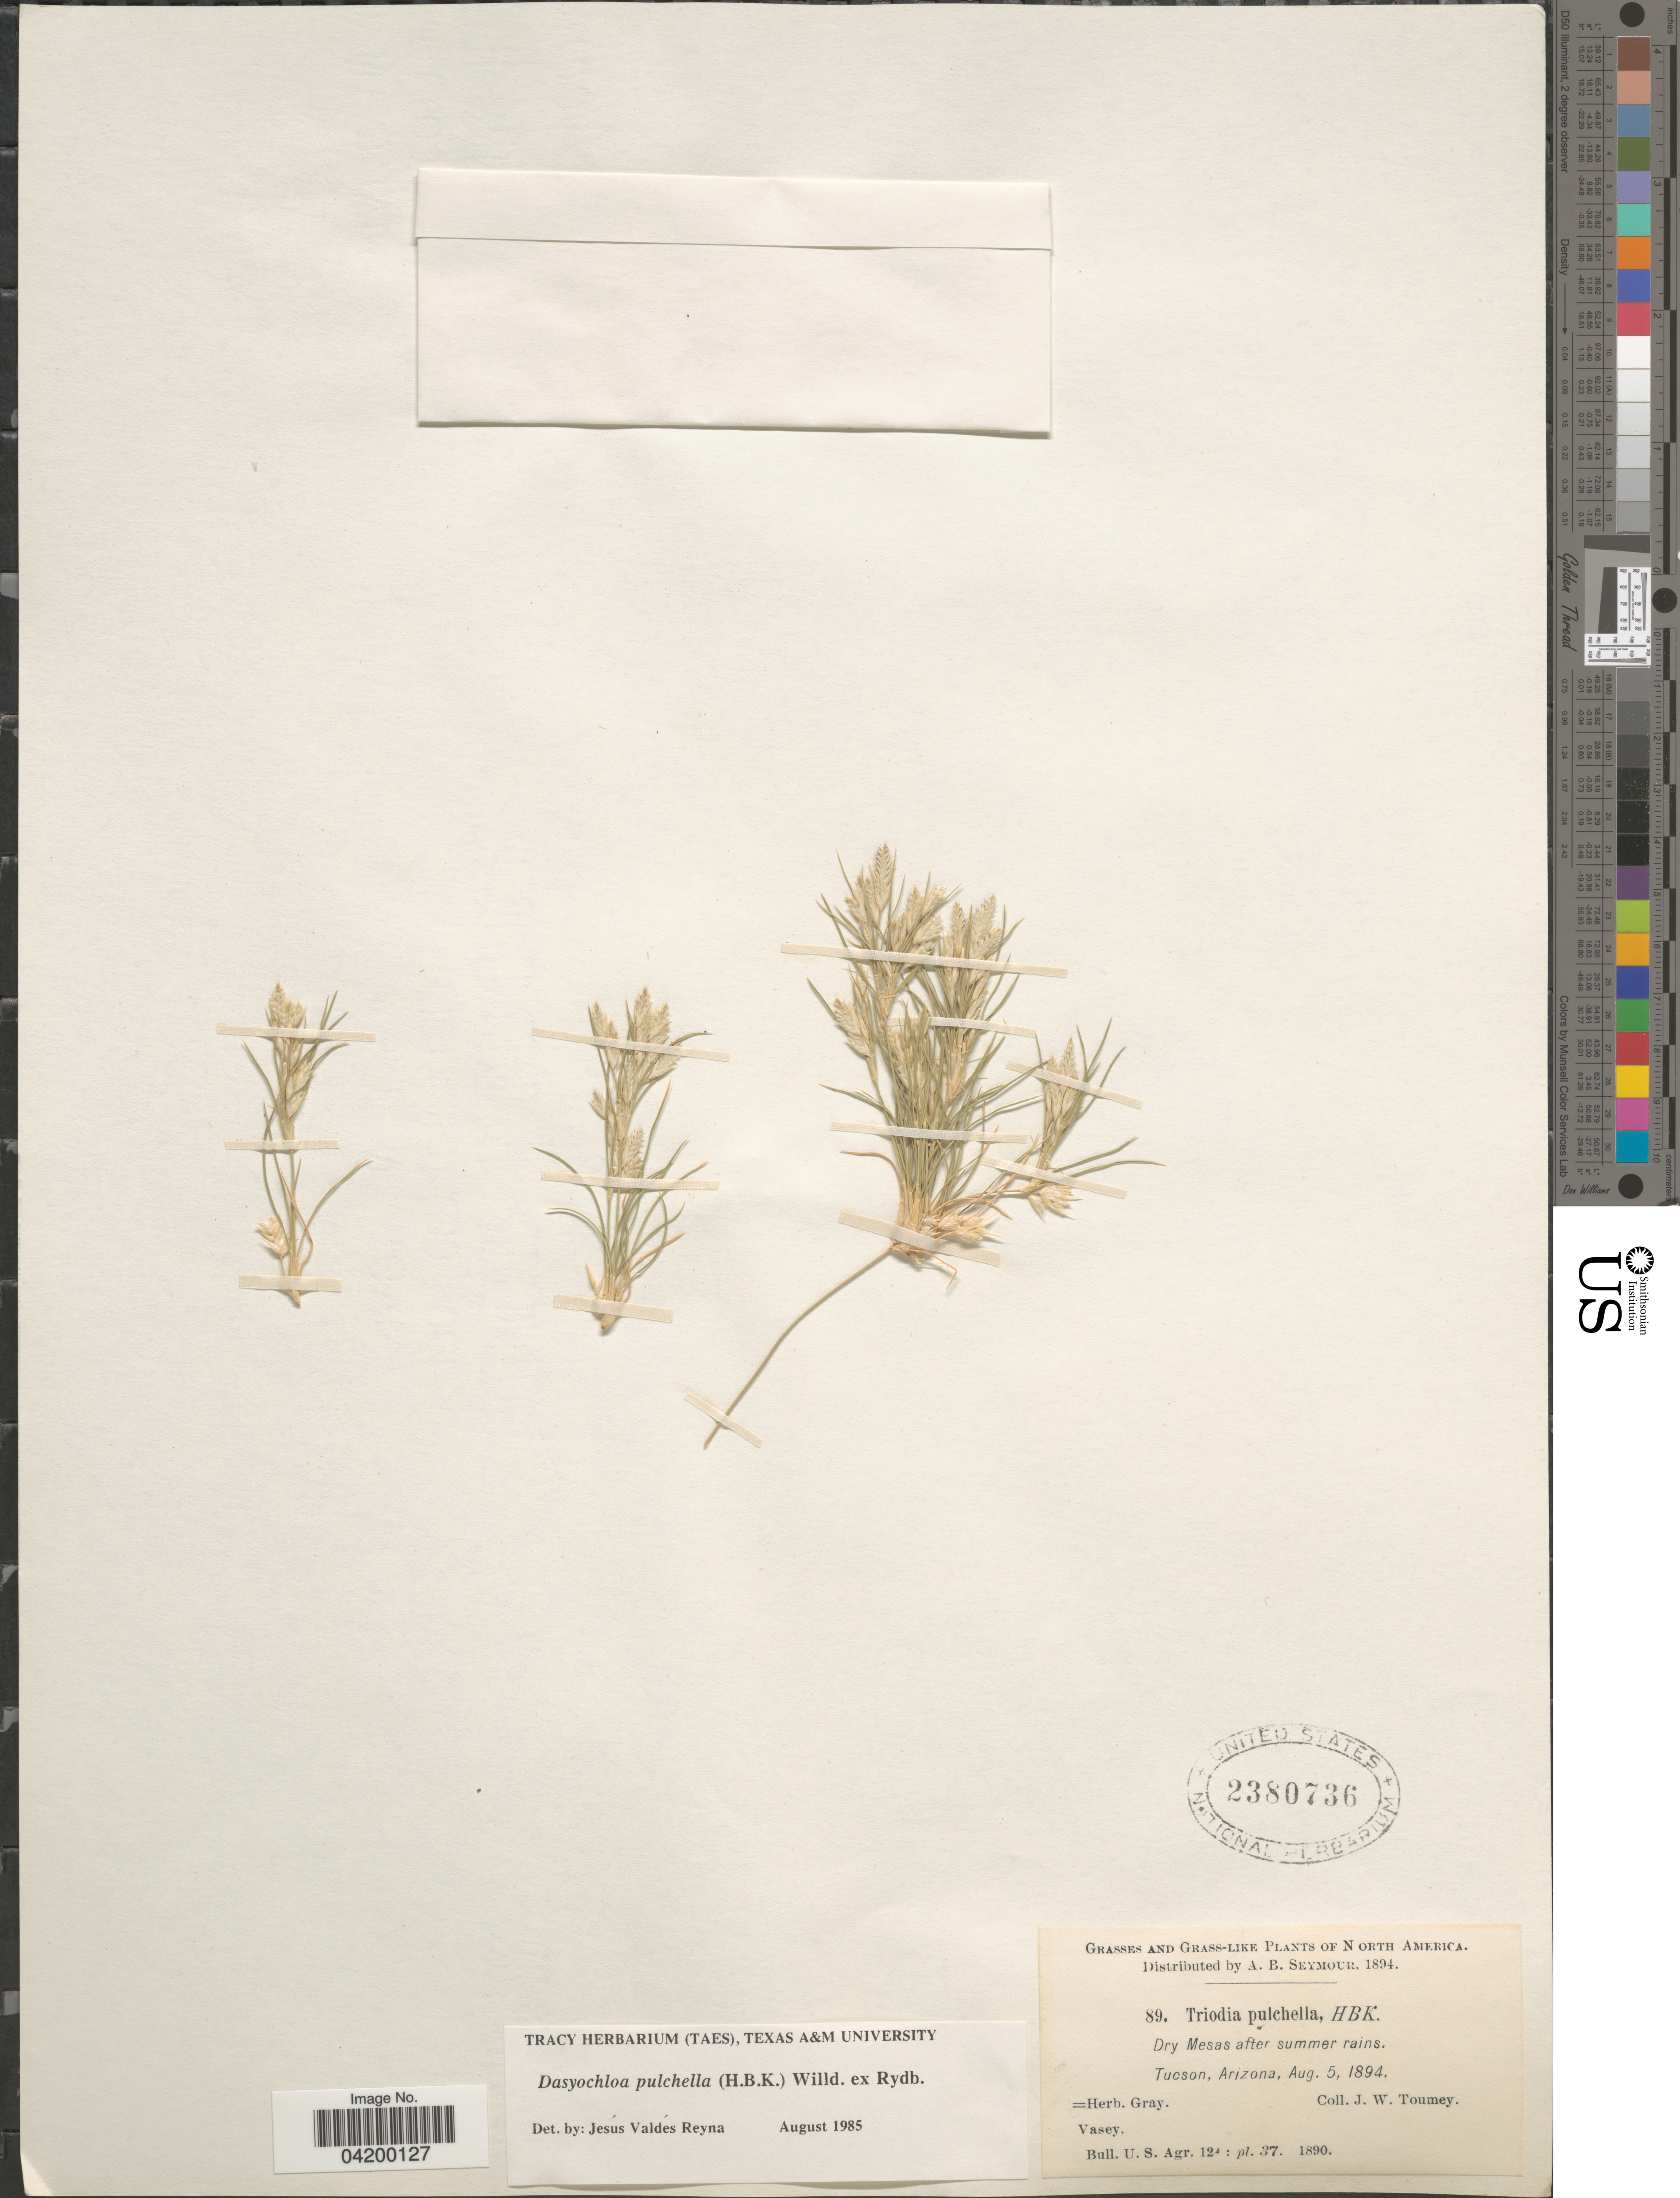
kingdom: Plantae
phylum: Tracheophyta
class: Liliopsida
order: Poales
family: Poaceae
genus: Dasyochloa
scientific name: Dasyochloa pulchella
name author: (Kunth) Willd. ex Rydb.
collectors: J. W. Toumey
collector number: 89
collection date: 1894-08-05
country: United States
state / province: Arizona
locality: Tucson.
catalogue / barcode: US 2380736